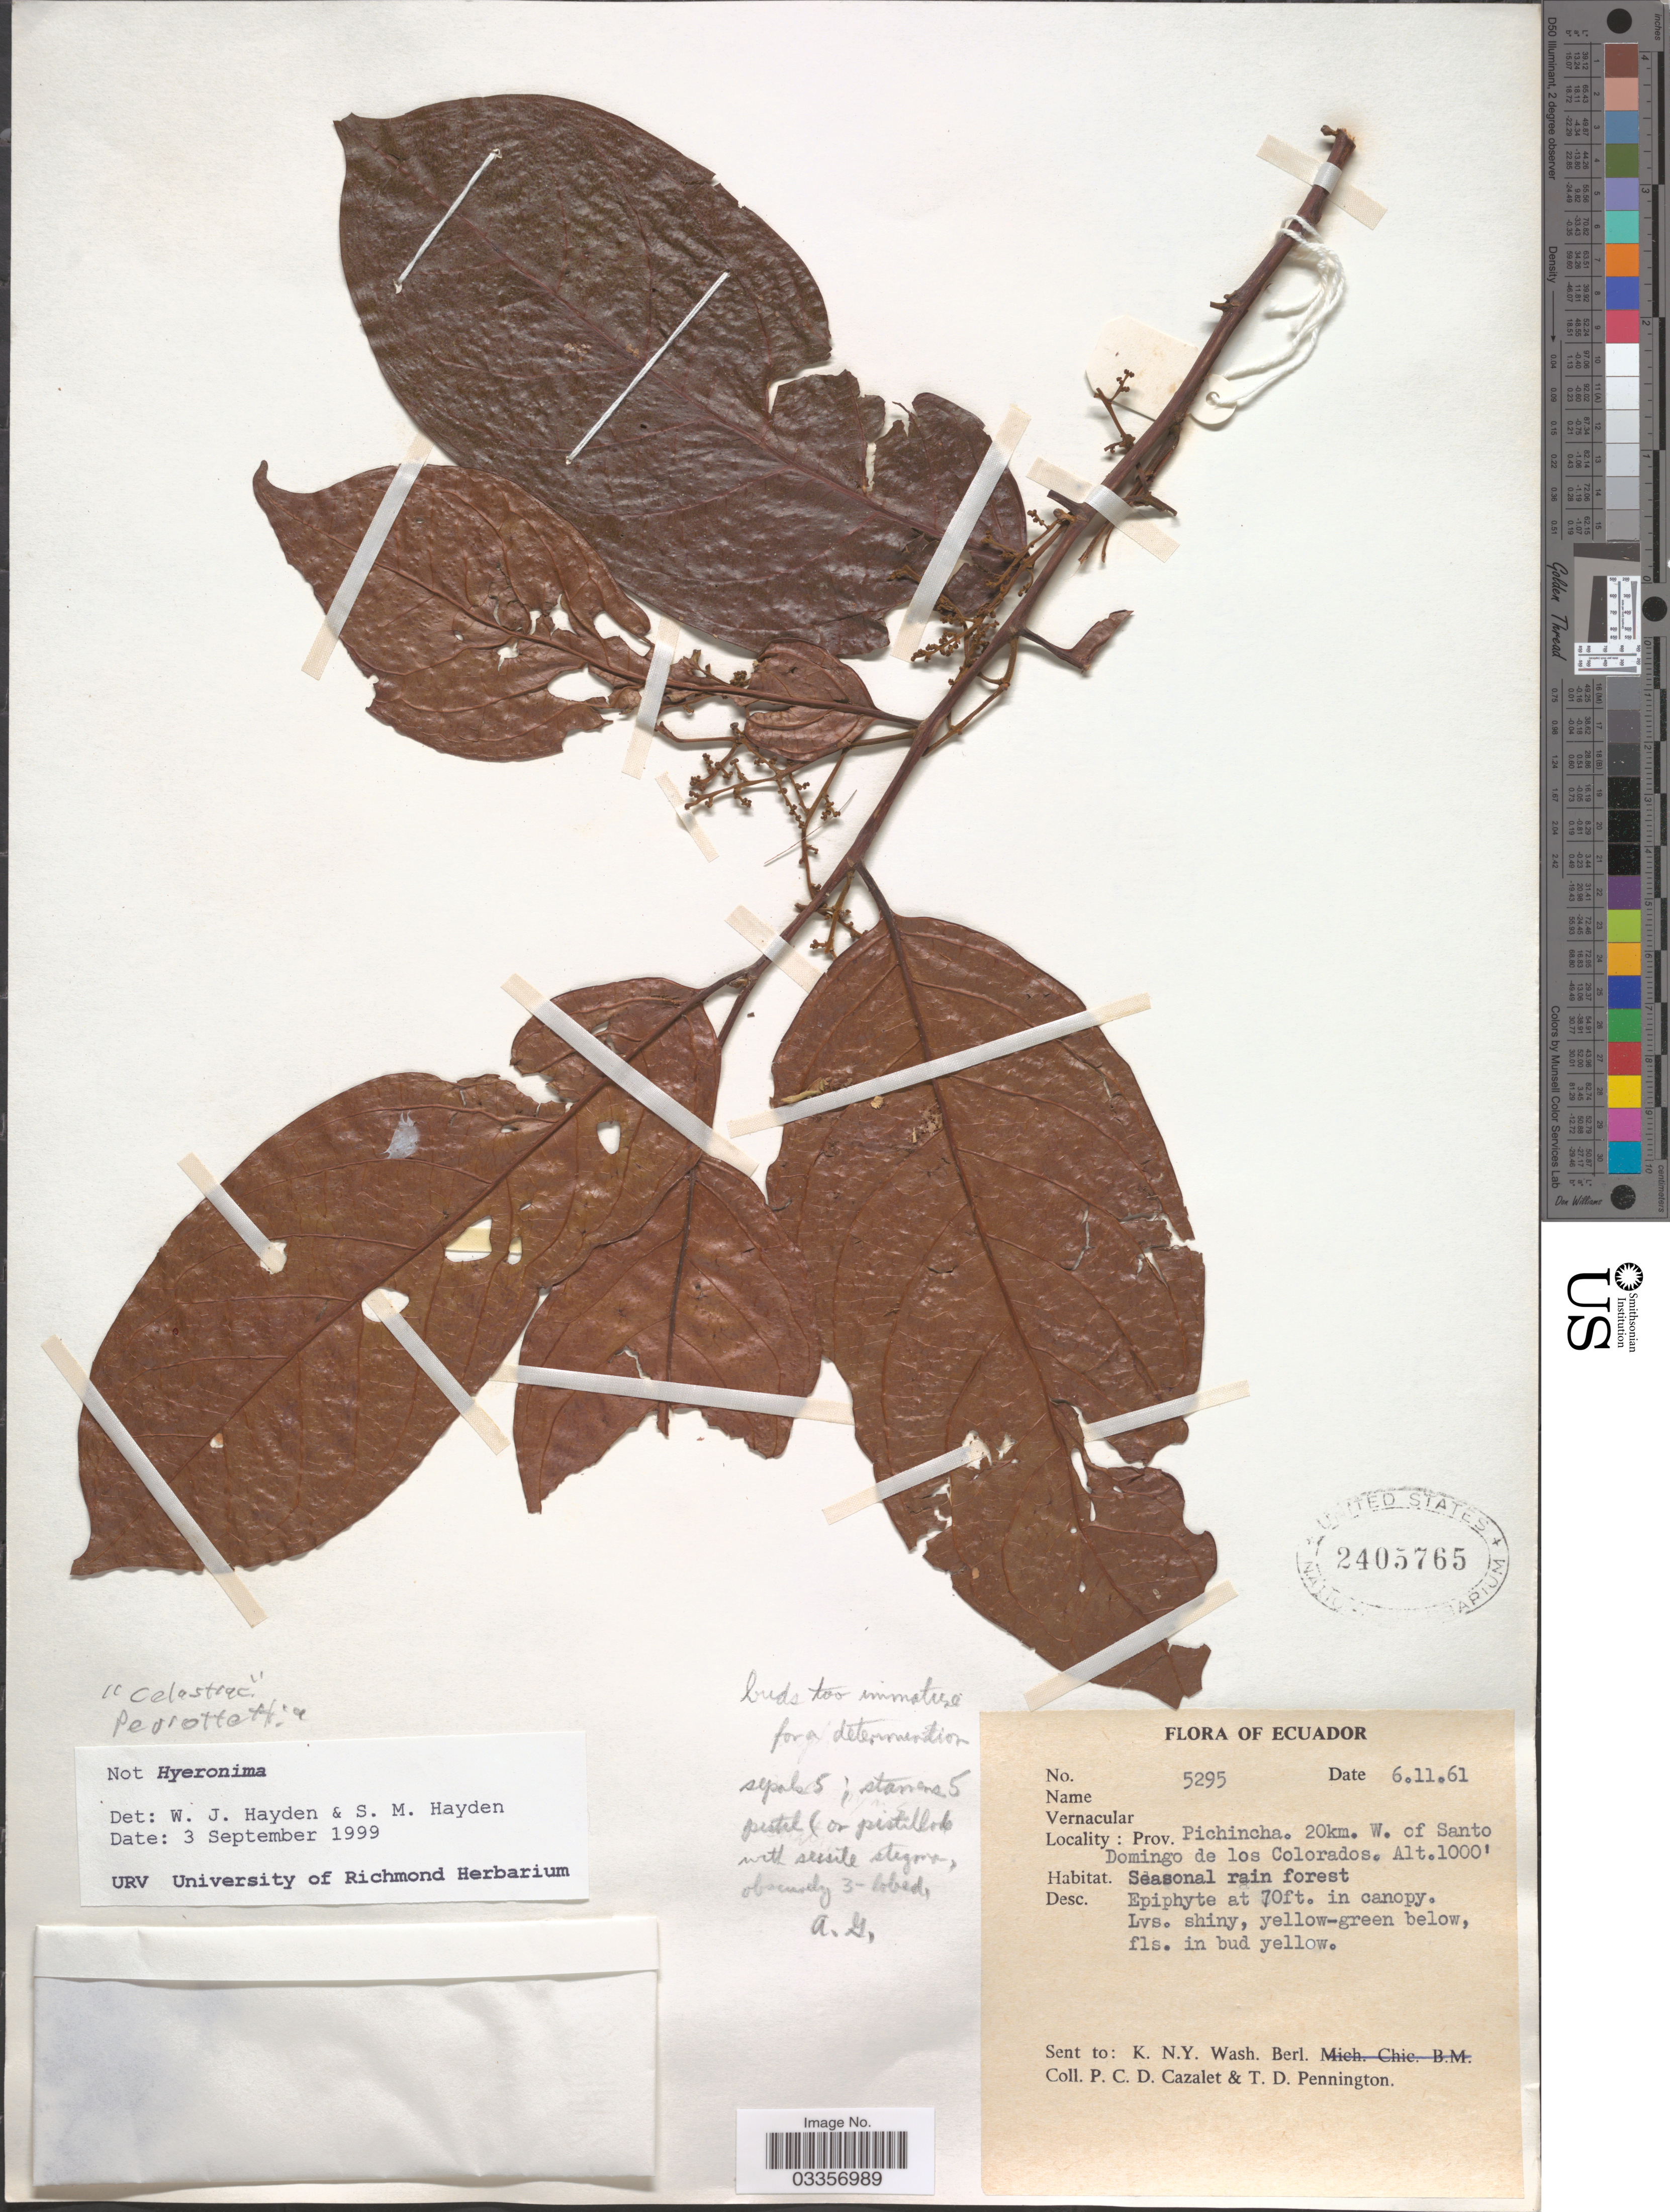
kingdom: Plantae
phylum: Tracheophyta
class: Magnoliopsida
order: Huerteales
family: Dipentodontaceae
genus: Perrottetia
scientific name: Perrottetia sp.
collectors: P. C. D. Cazalet & T. D. Pennington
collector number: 5295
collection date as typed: Transcribed d/m/y: 6/11/61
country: Ecuador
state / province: Pichincha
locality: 20km. W. of Santo Domingo de los Colorados.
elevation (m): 305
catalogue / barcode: US 2405765